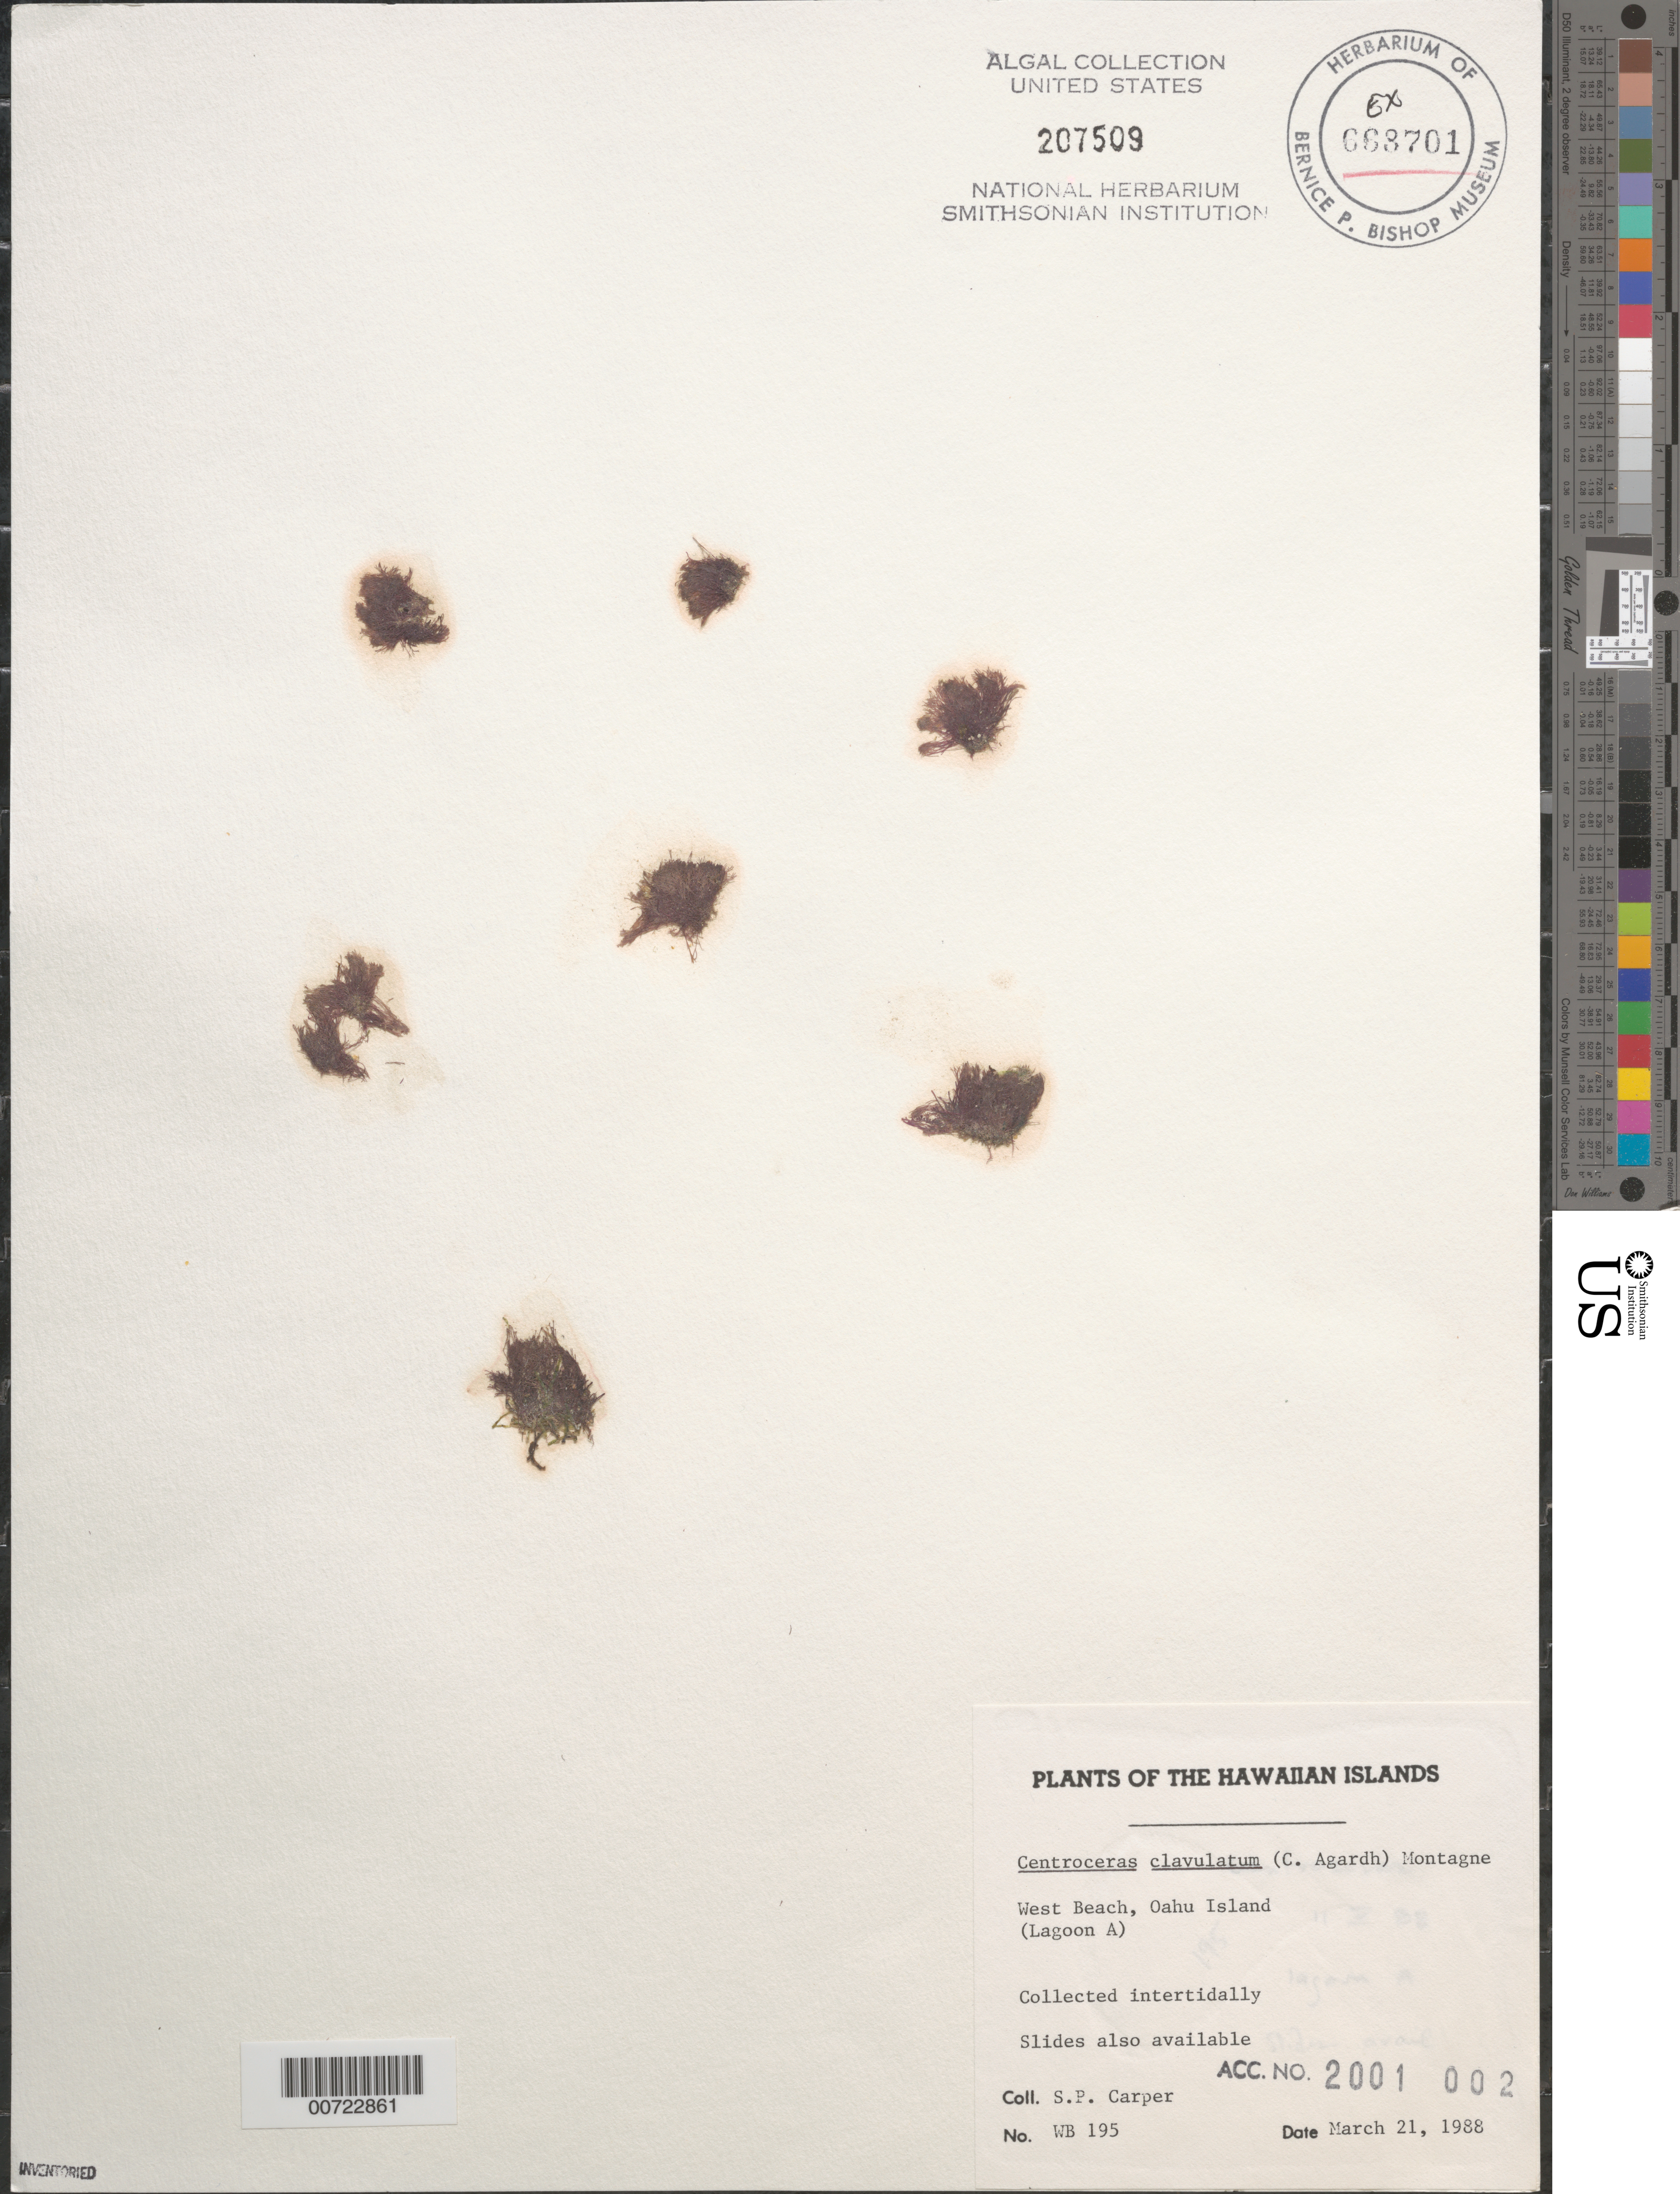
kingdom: Plantae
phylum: Rhodophyta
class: Florideophyceae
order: Ceramiales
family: Ceramiaceae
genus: Centroceras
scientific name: Centroceras clavulatum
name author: (C. Agardh) Mont.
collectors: S. Carper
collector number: WB 195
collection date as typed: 21 Mar 1988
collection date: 1988-03-21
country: United States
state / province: Hawaii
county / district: Honolulu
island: Oahu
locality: West Beach (Lagoon A)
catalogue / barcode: US 207509